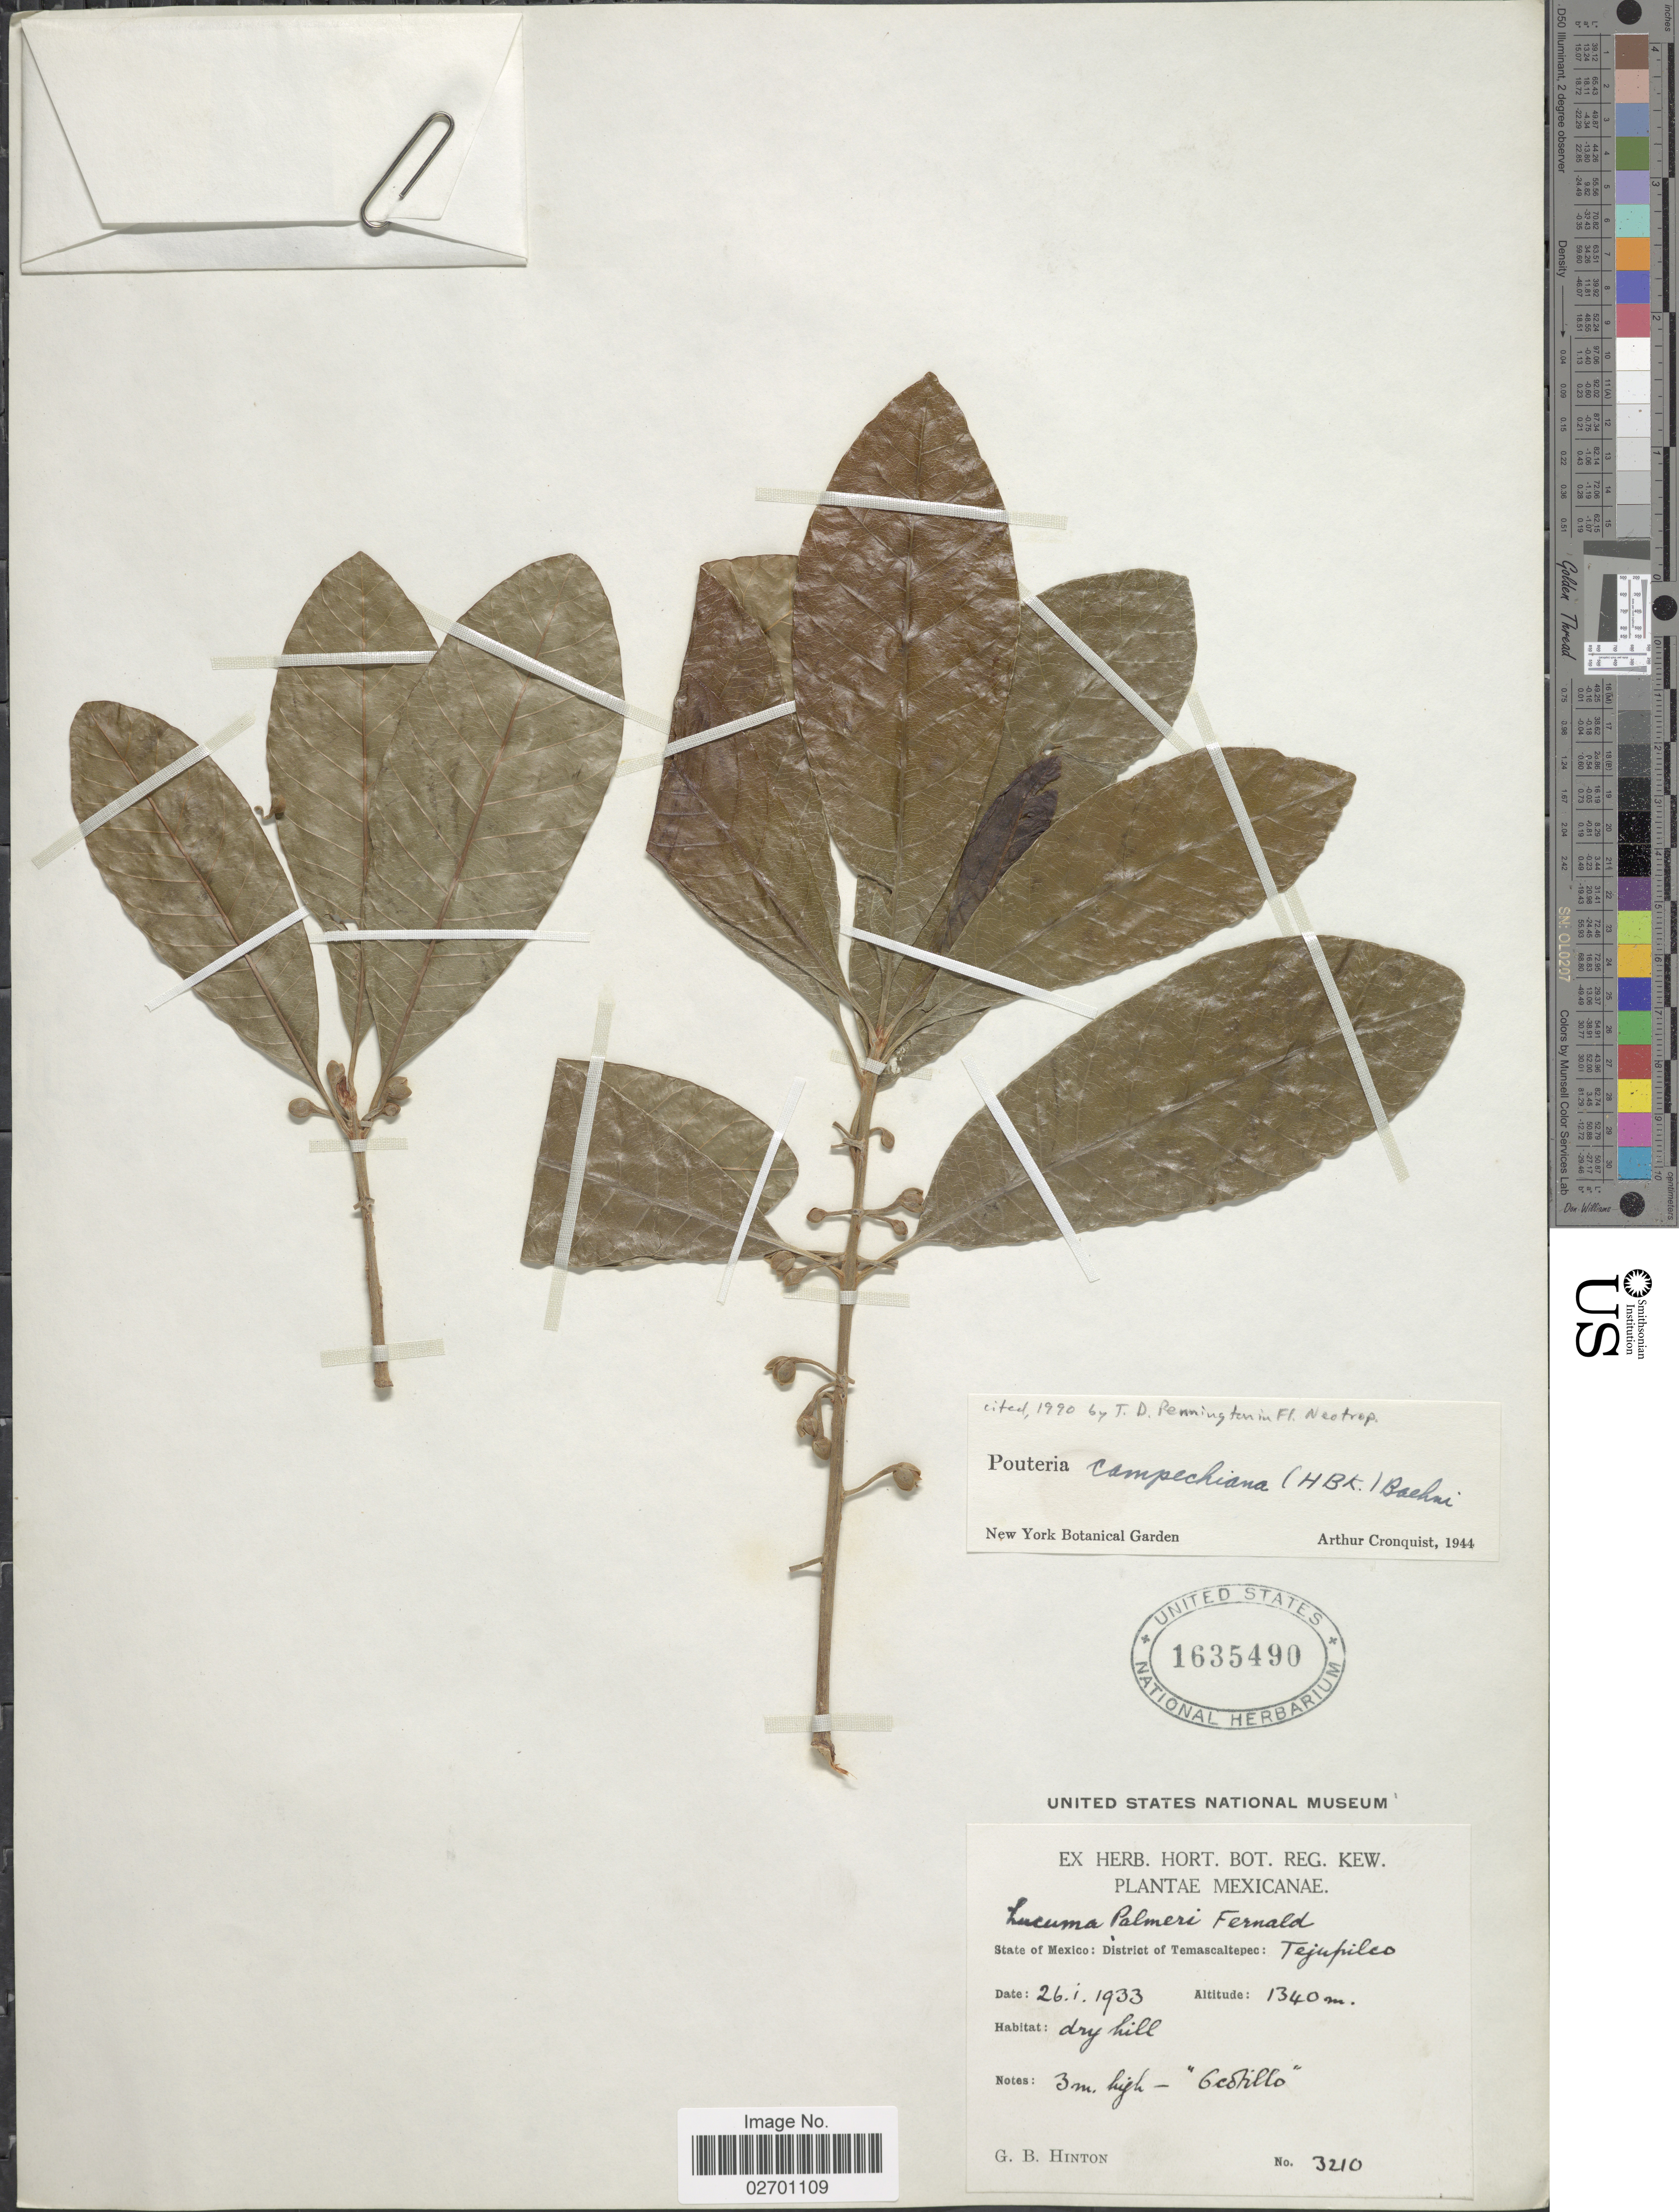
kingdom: Plantae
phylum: Tracheophyta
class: Magnoliopsida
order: Ericales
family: Sapotaceae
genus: Pouteria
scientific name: Pouteria campechiana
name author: (Kunth) Baehni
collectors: G. B. Hinton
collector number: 3210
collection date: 1933-01-26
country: Mexico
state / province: México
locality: District of Temascaltepec: Tejupilco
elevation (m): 1340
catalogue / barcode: US 1635490